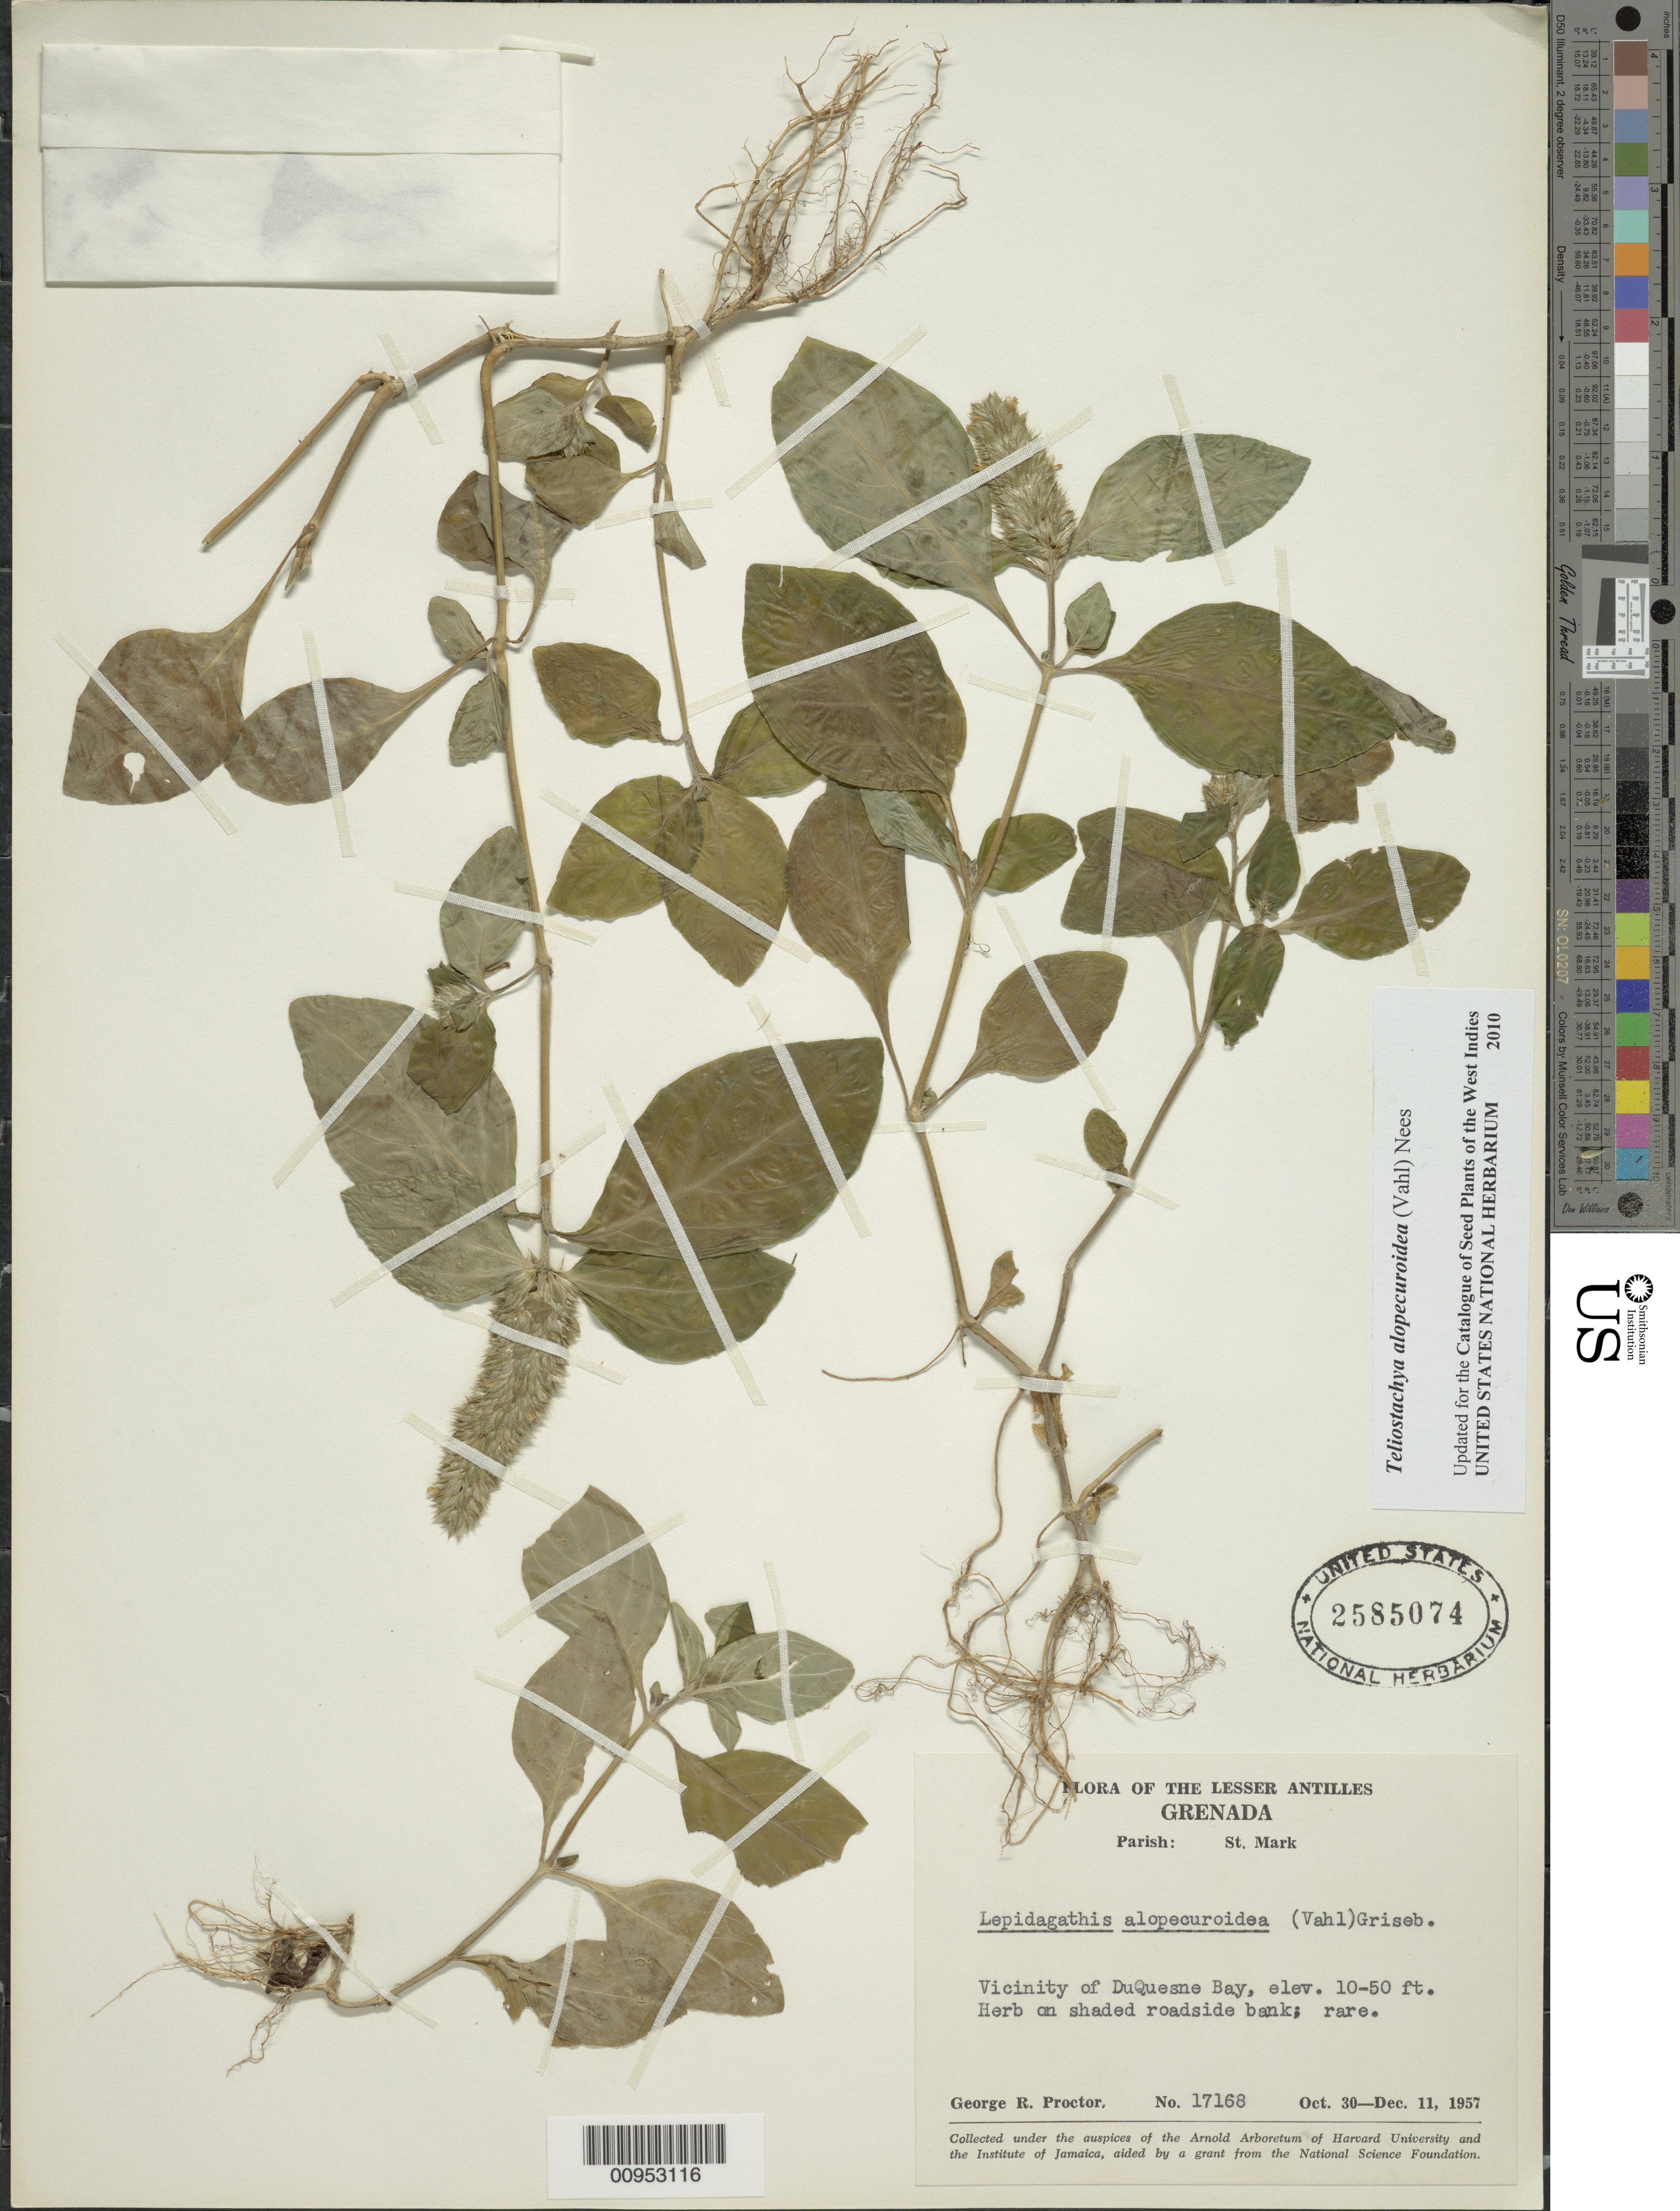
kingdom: Plantae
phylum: Tracheophyta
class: Magnoliopsida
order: Lamiales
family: Acanthaceae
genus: Teliostachya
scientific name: Teliostachya alopecuroidea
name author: (Vahl) Nees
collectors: G. R. Proctor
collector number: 17168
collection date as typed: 30 Oct 1957 to 11 Dec 1957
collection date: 1957-10-30/1957-12-11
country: Grenada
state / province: Saint Mark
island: Grenada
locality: Vicinity of DuQuesne Bay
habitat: On shaded roadside bank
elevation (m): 3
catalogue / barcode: US 2585074